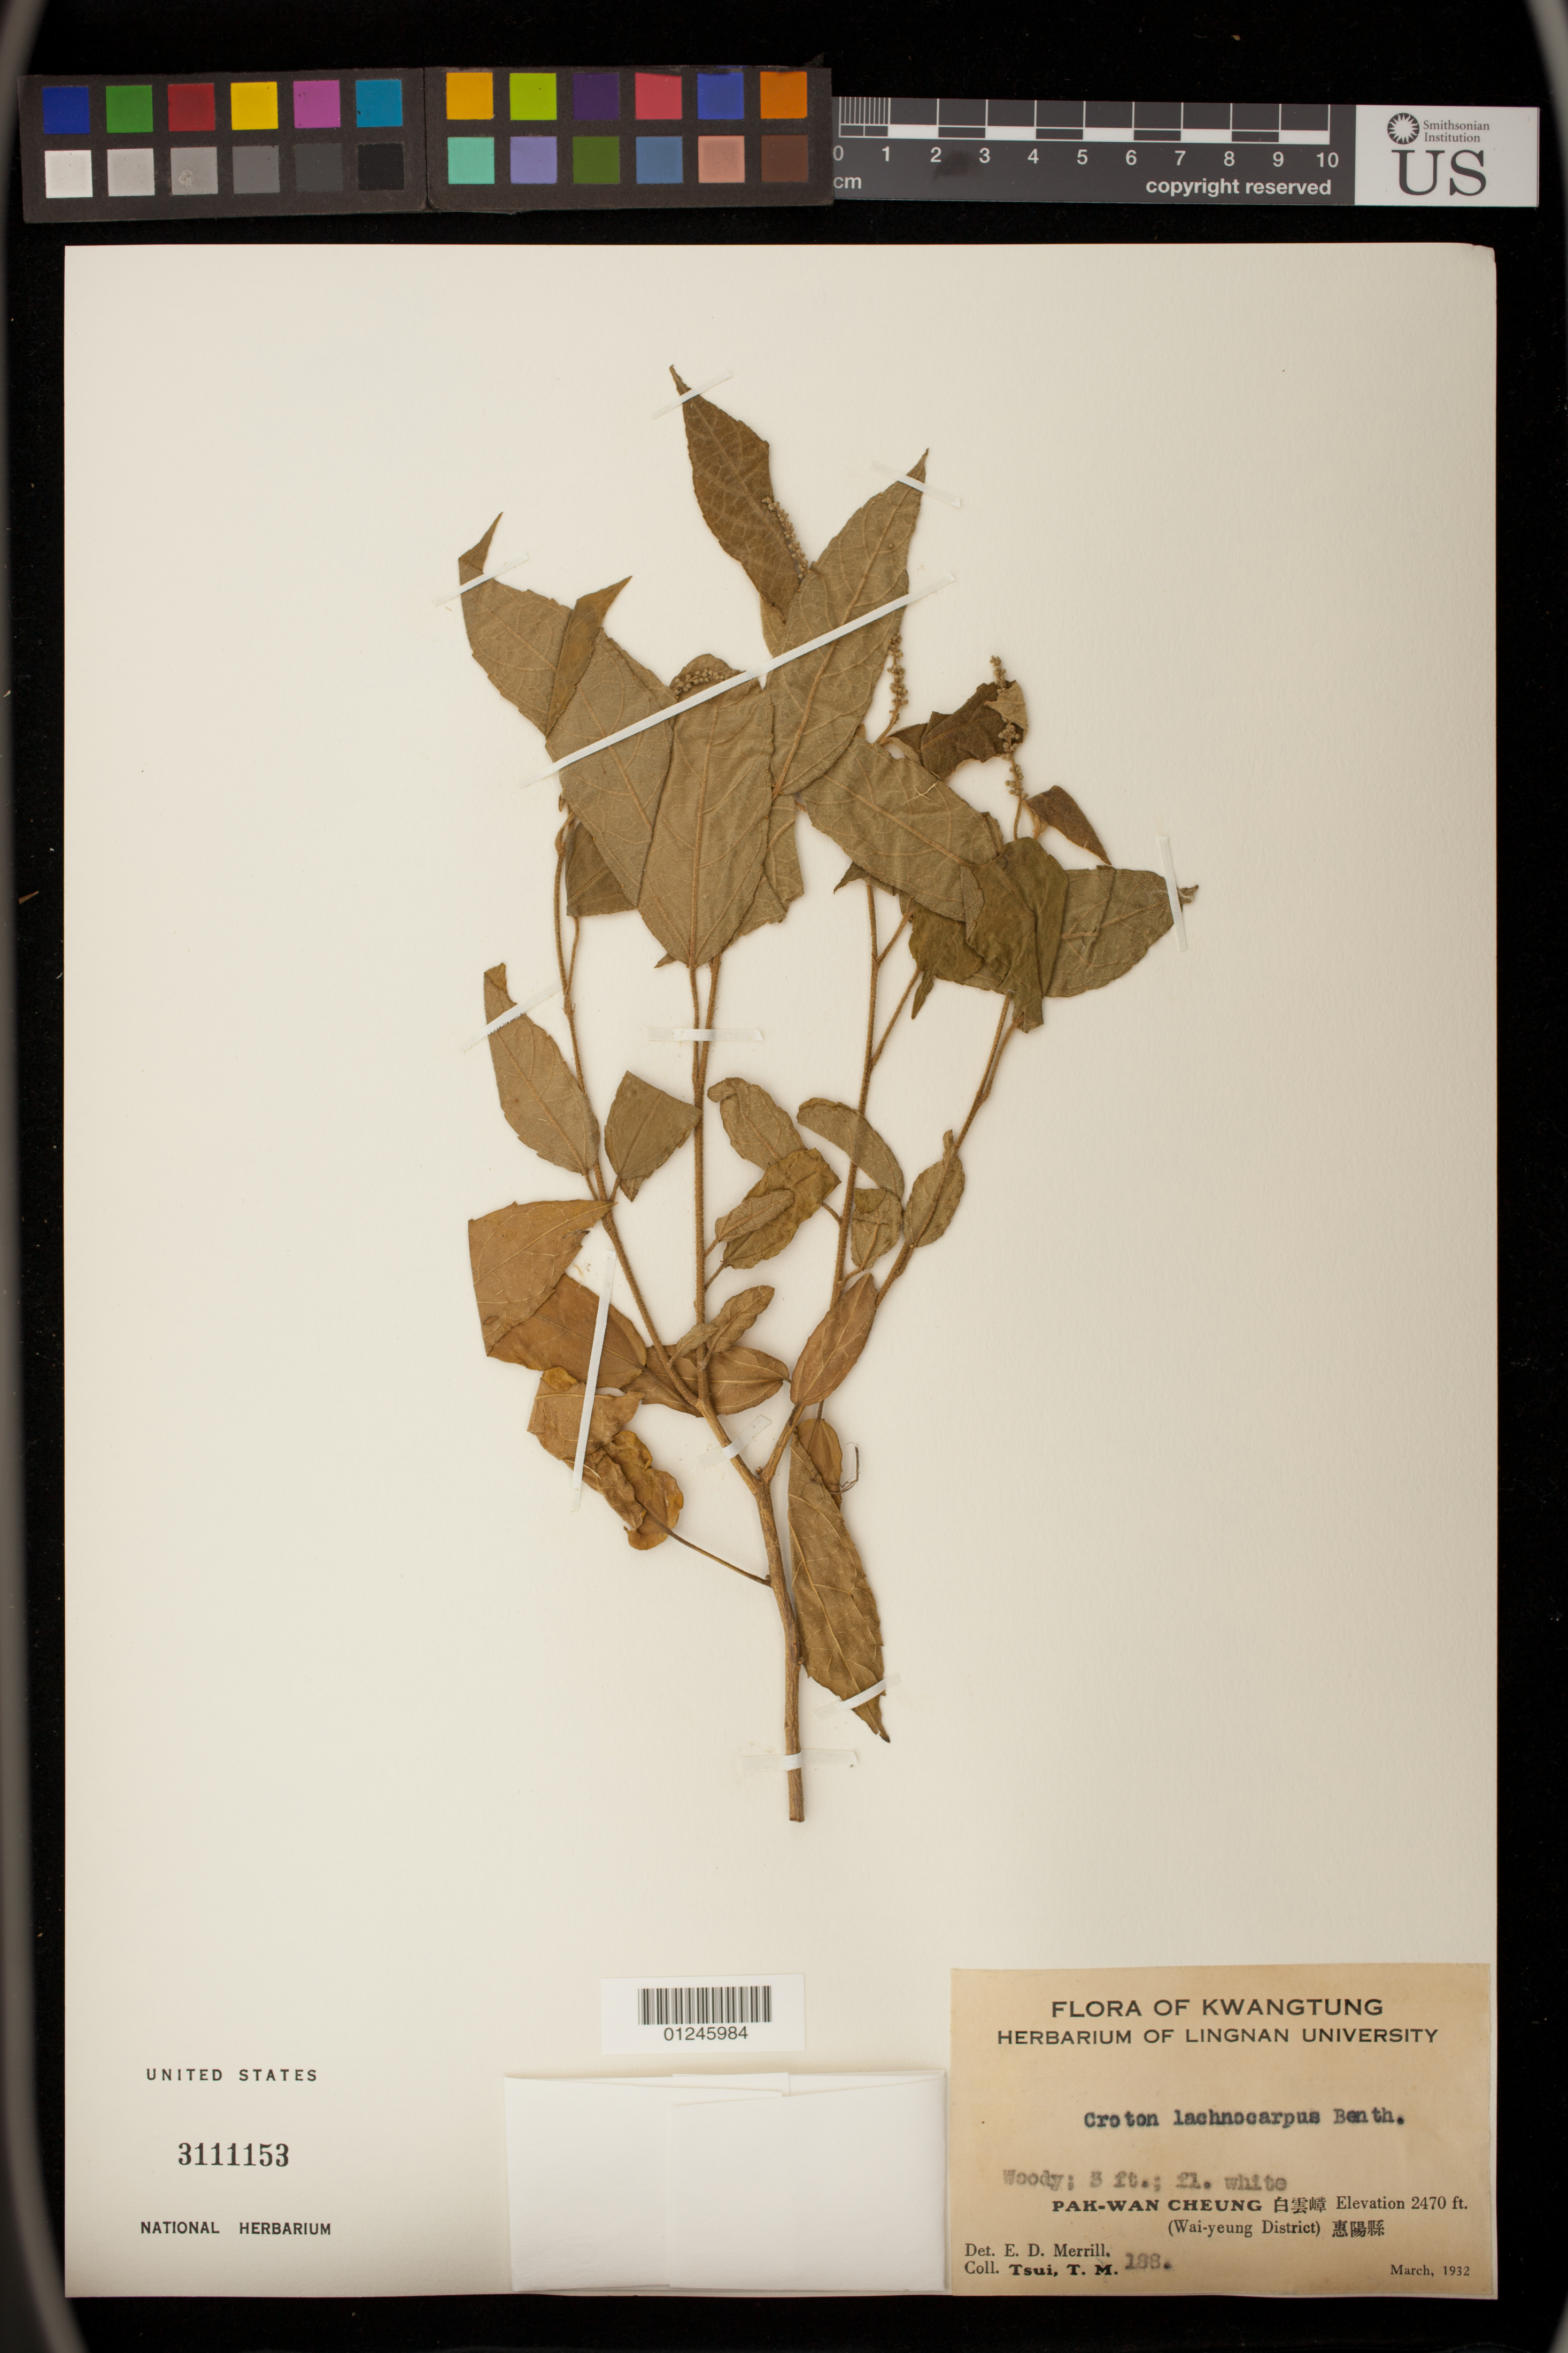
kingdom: Plantae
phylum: Tracheophyta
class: Magnoliopsida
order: Malpighiales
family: Euphorbiaceae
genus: Croton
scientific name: Croton lachnocarpus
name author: Benth.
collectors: T. Tsui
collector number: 188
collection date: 1932-03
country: China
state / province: Guangdong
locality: Pak-wan Cheung (Wai-yeung District)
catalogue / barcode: US 3111153